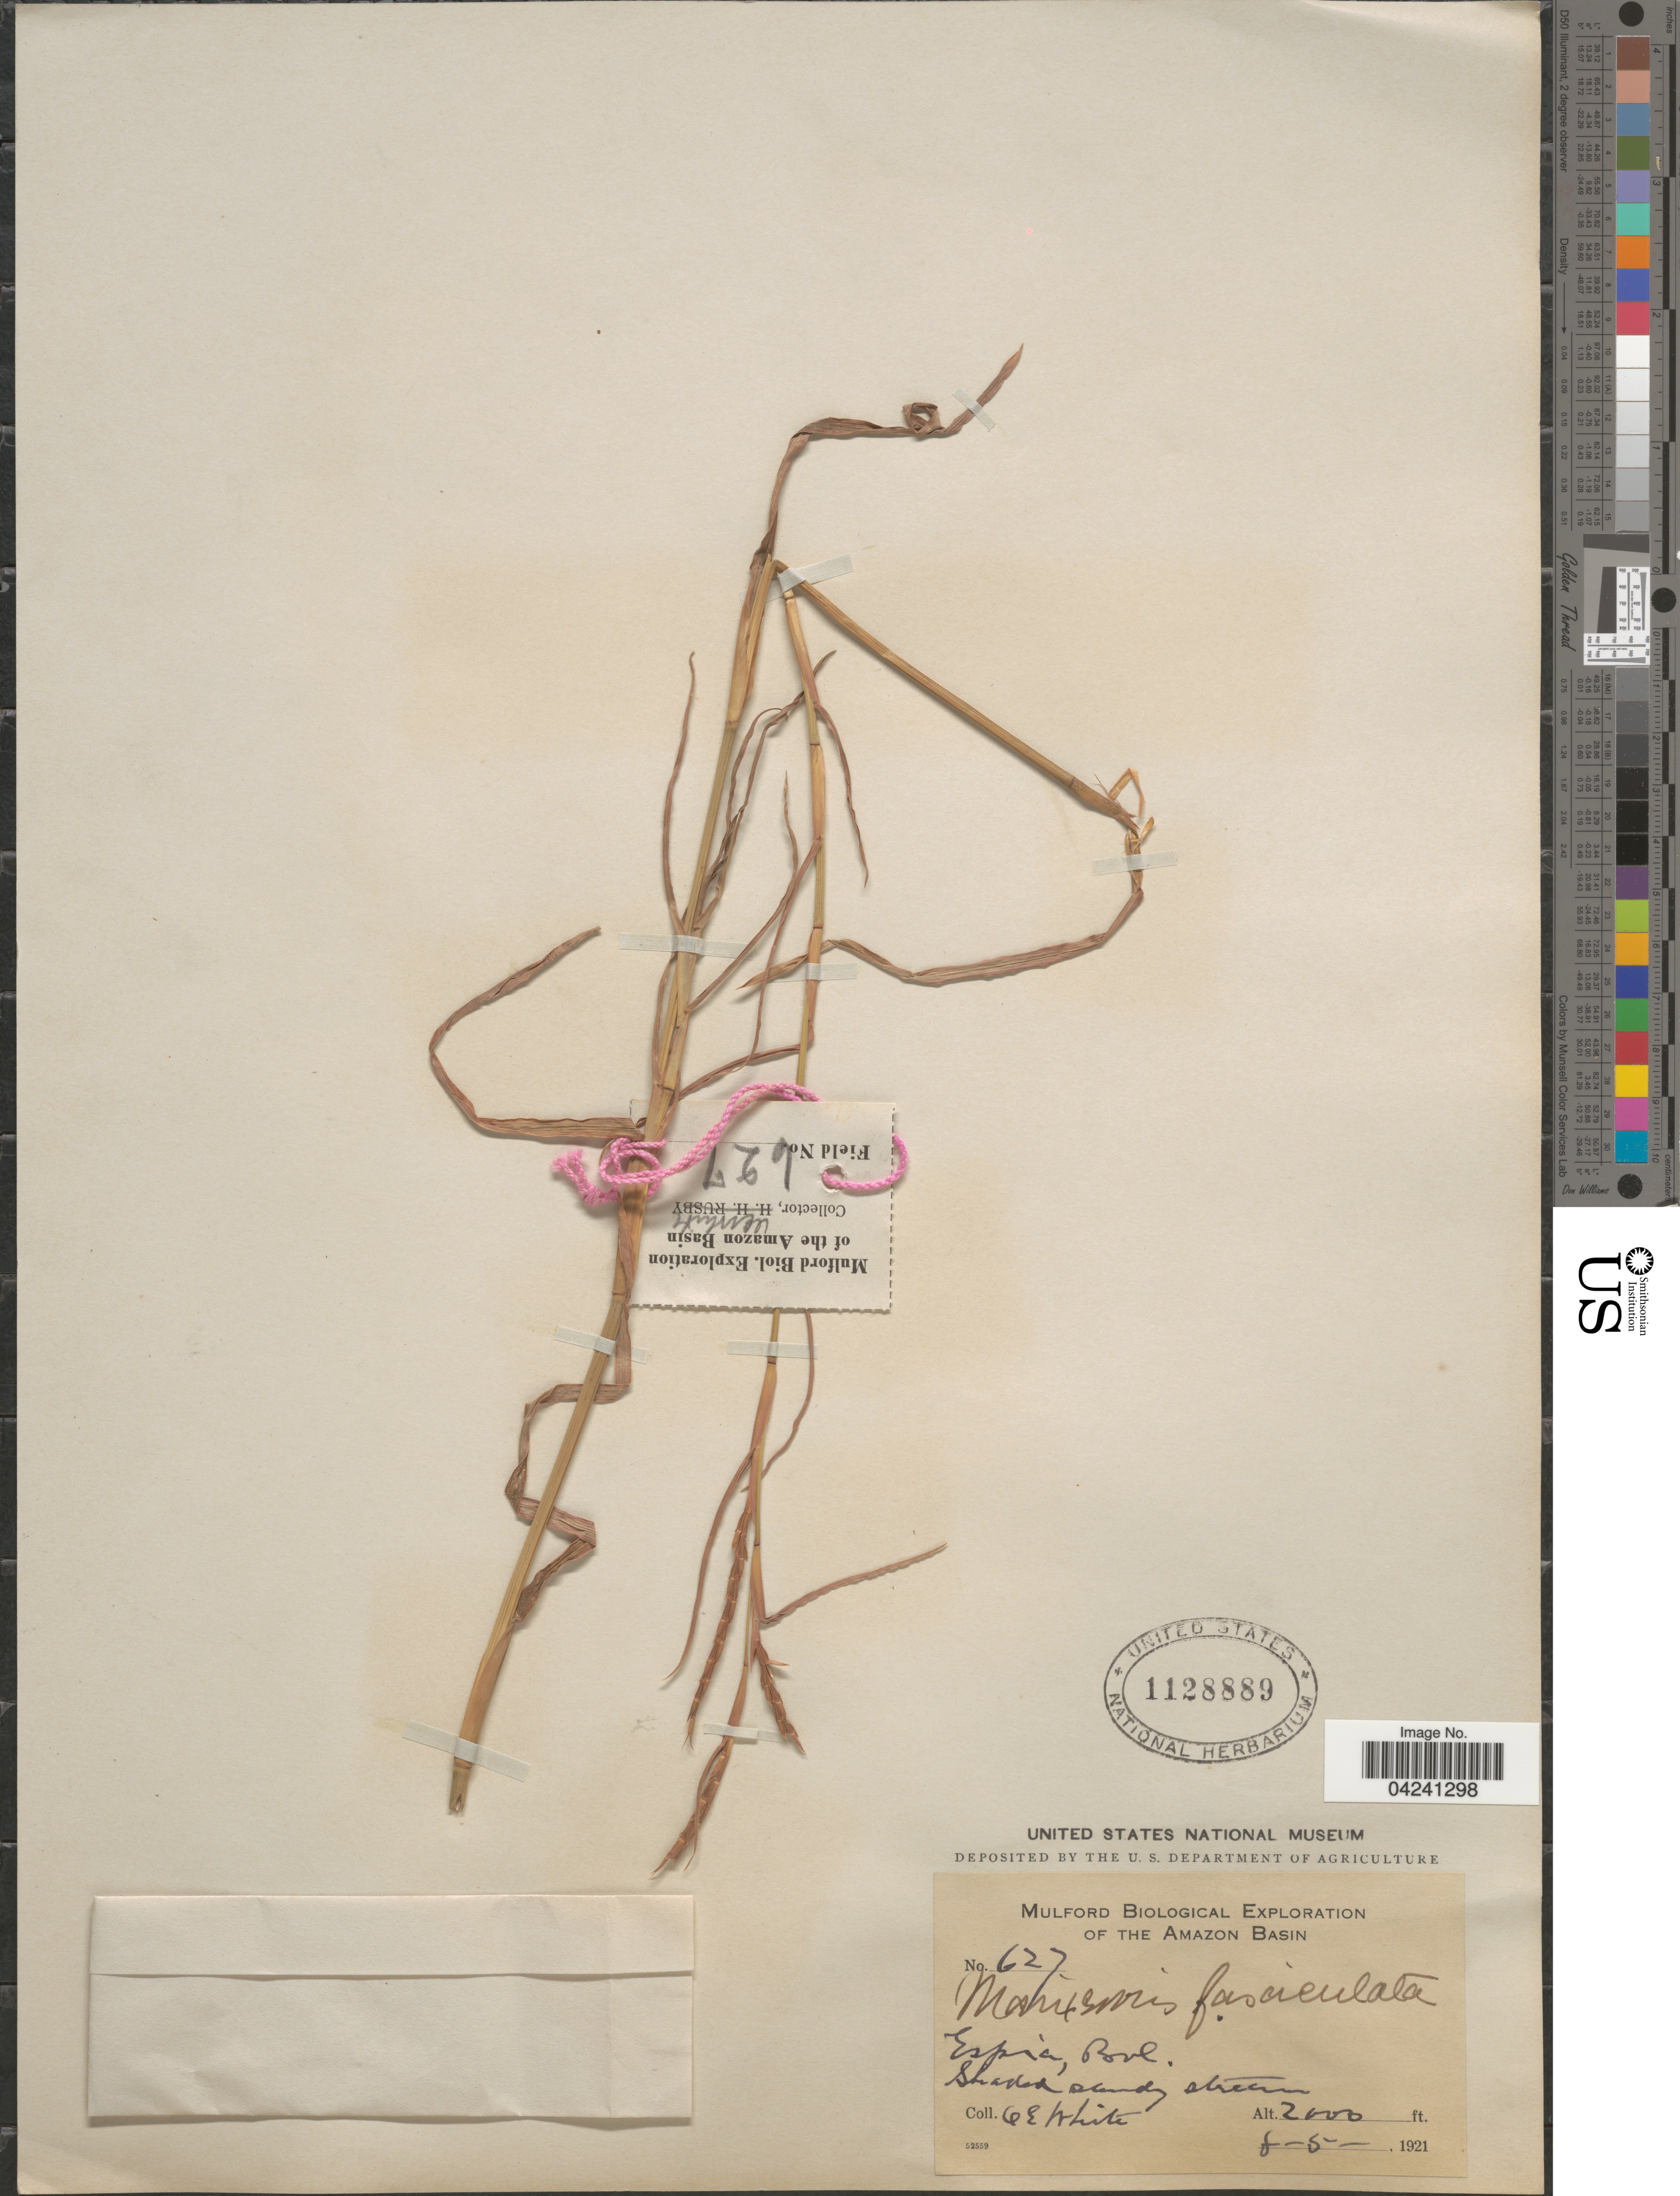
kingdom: Plantae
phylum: Tracheophyta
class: Liliopsida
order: Poales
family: Poaceae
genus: Hemarthria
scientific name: Hemarthria altissima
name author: (Poir.) Stapf & C. E. Hubb.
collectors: O. E. White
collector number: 627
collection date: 1921-05-08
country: Bolivia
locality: Mulford Biological Exploration of the Amazon Basin. Espia, Bol.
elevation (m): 610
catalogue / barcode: US 1128889